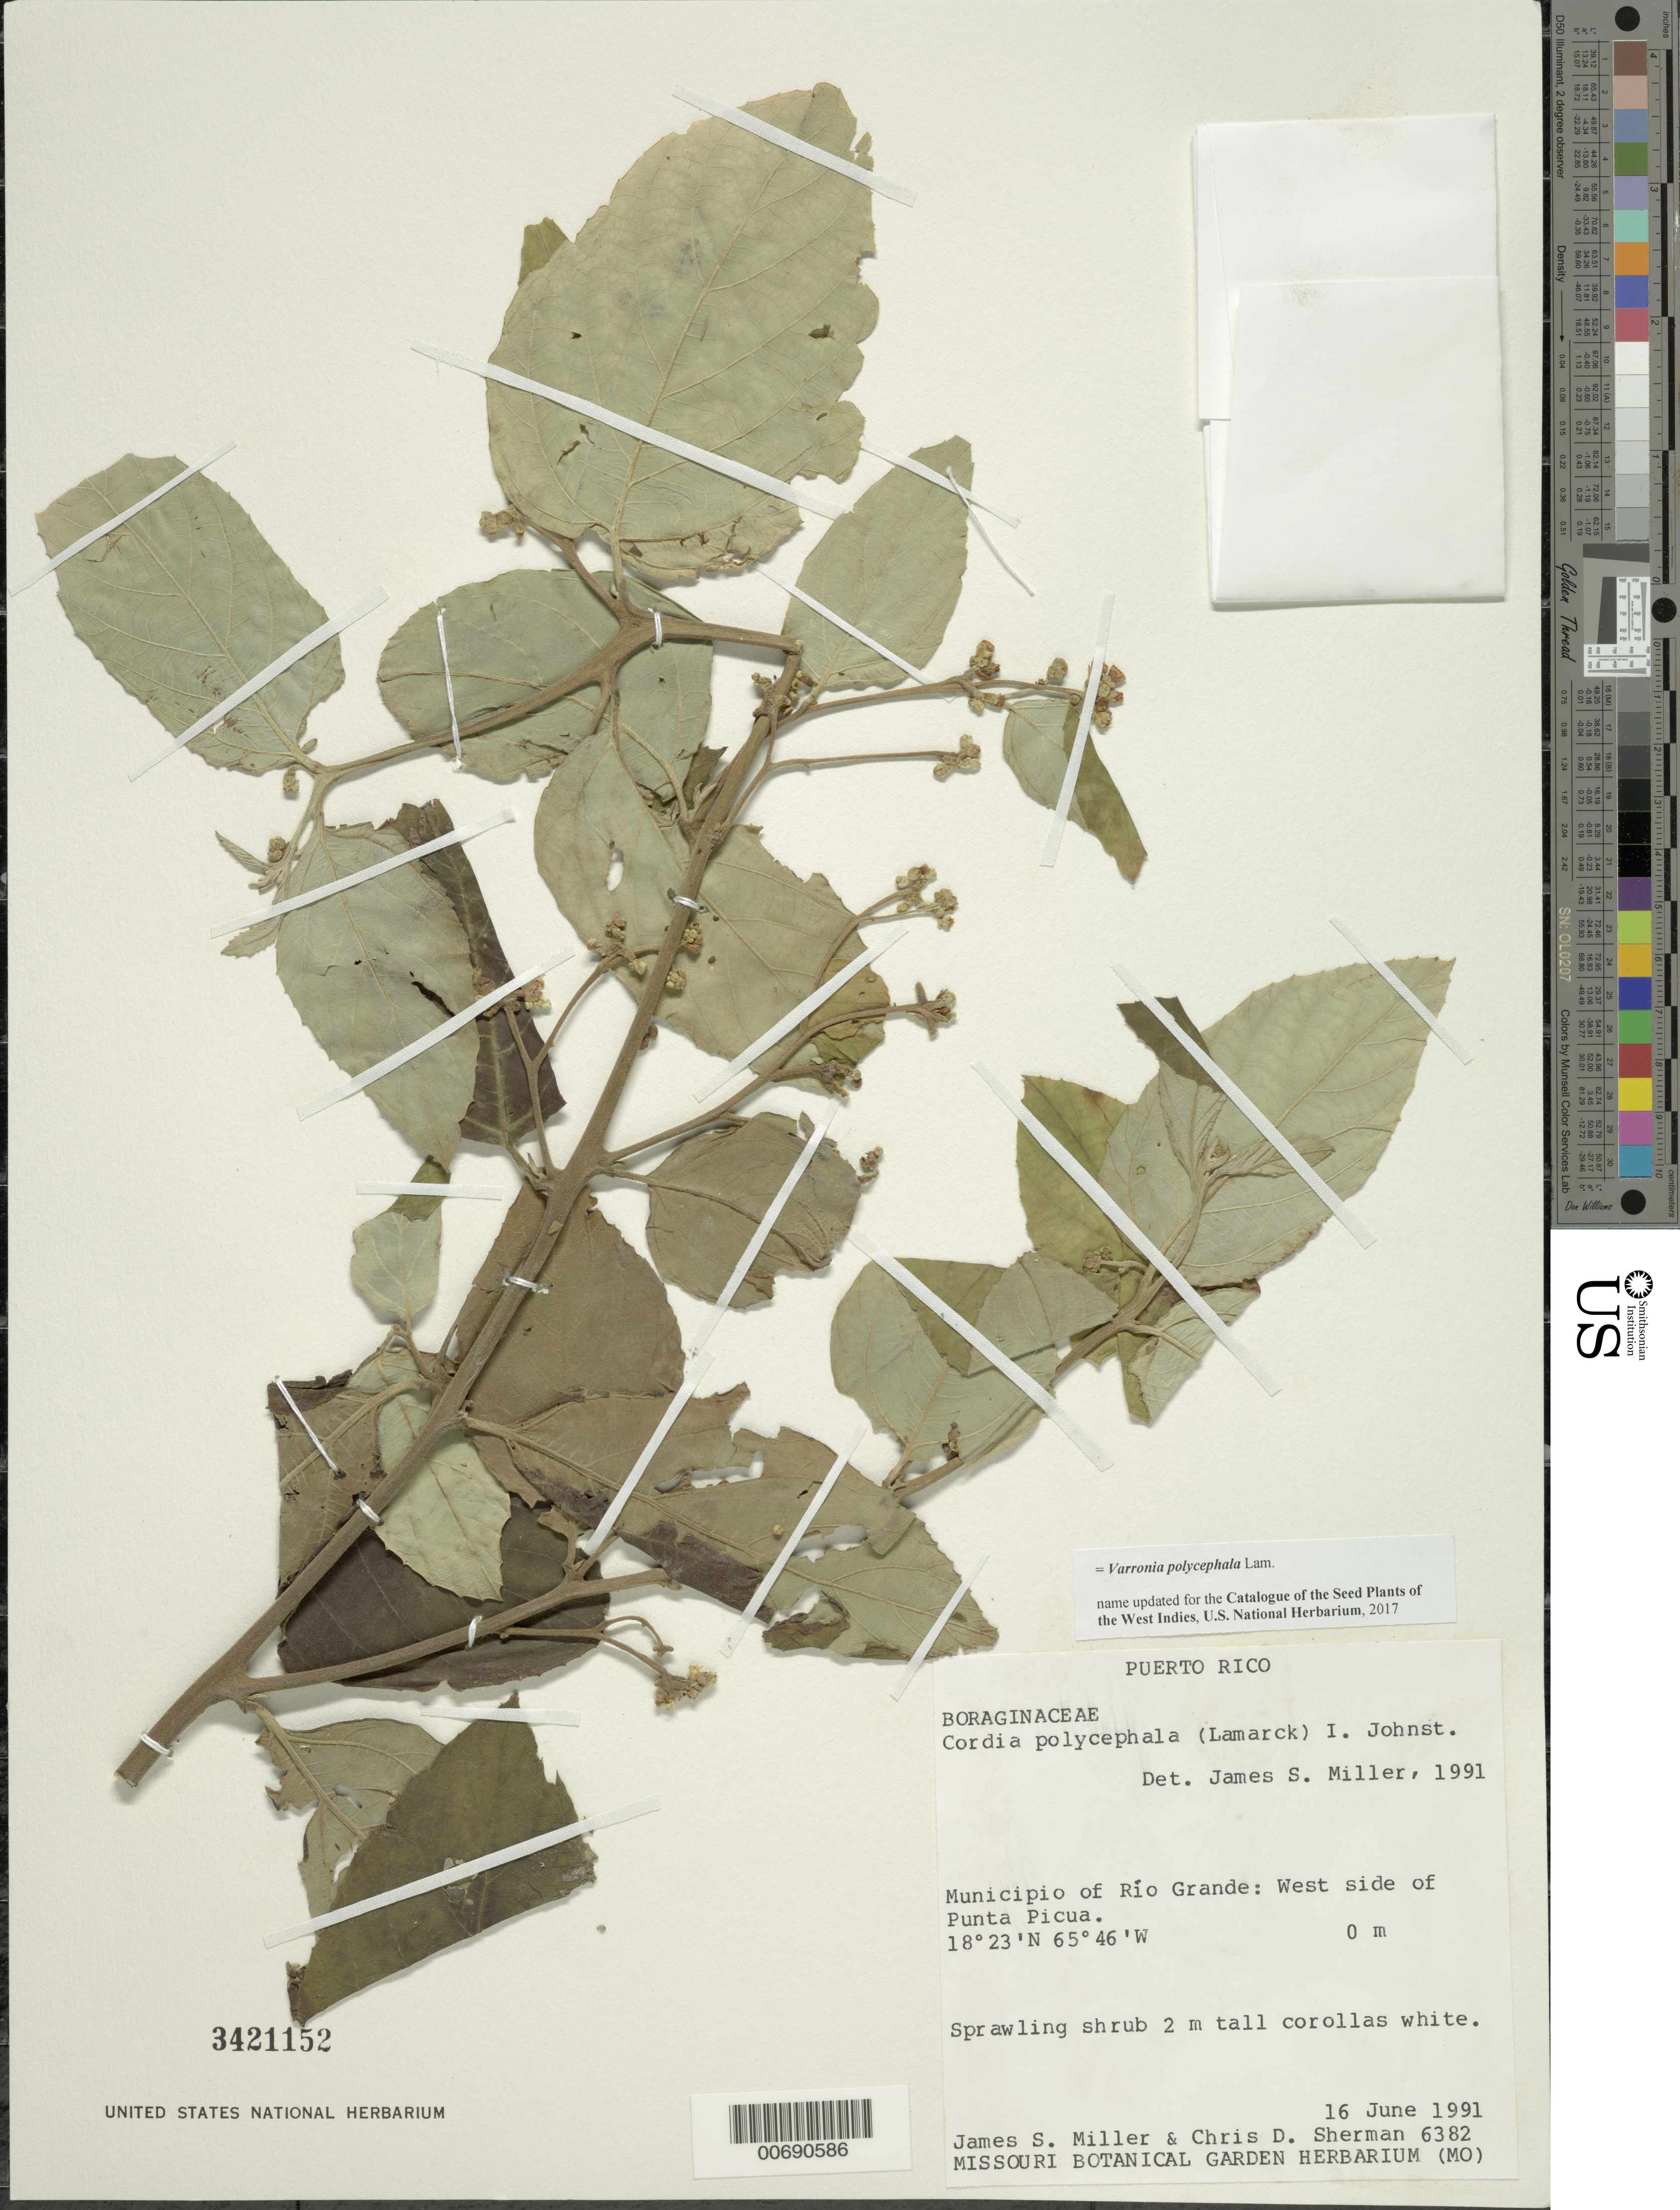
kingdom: Plantae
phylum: Tracheophyta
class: Magnoliopsida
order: Boraginales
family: Cordiaceae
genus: Varronia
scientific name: Varronia polycephala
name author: Lam.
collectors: J. S. Miller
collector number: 6382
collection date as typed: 16 Jun 1991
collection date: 1991-06-16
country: Puerto Rico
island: Greater Antilles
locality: Mun. Rio Grande: west side of Punta Picua.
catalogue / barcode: US 3421152